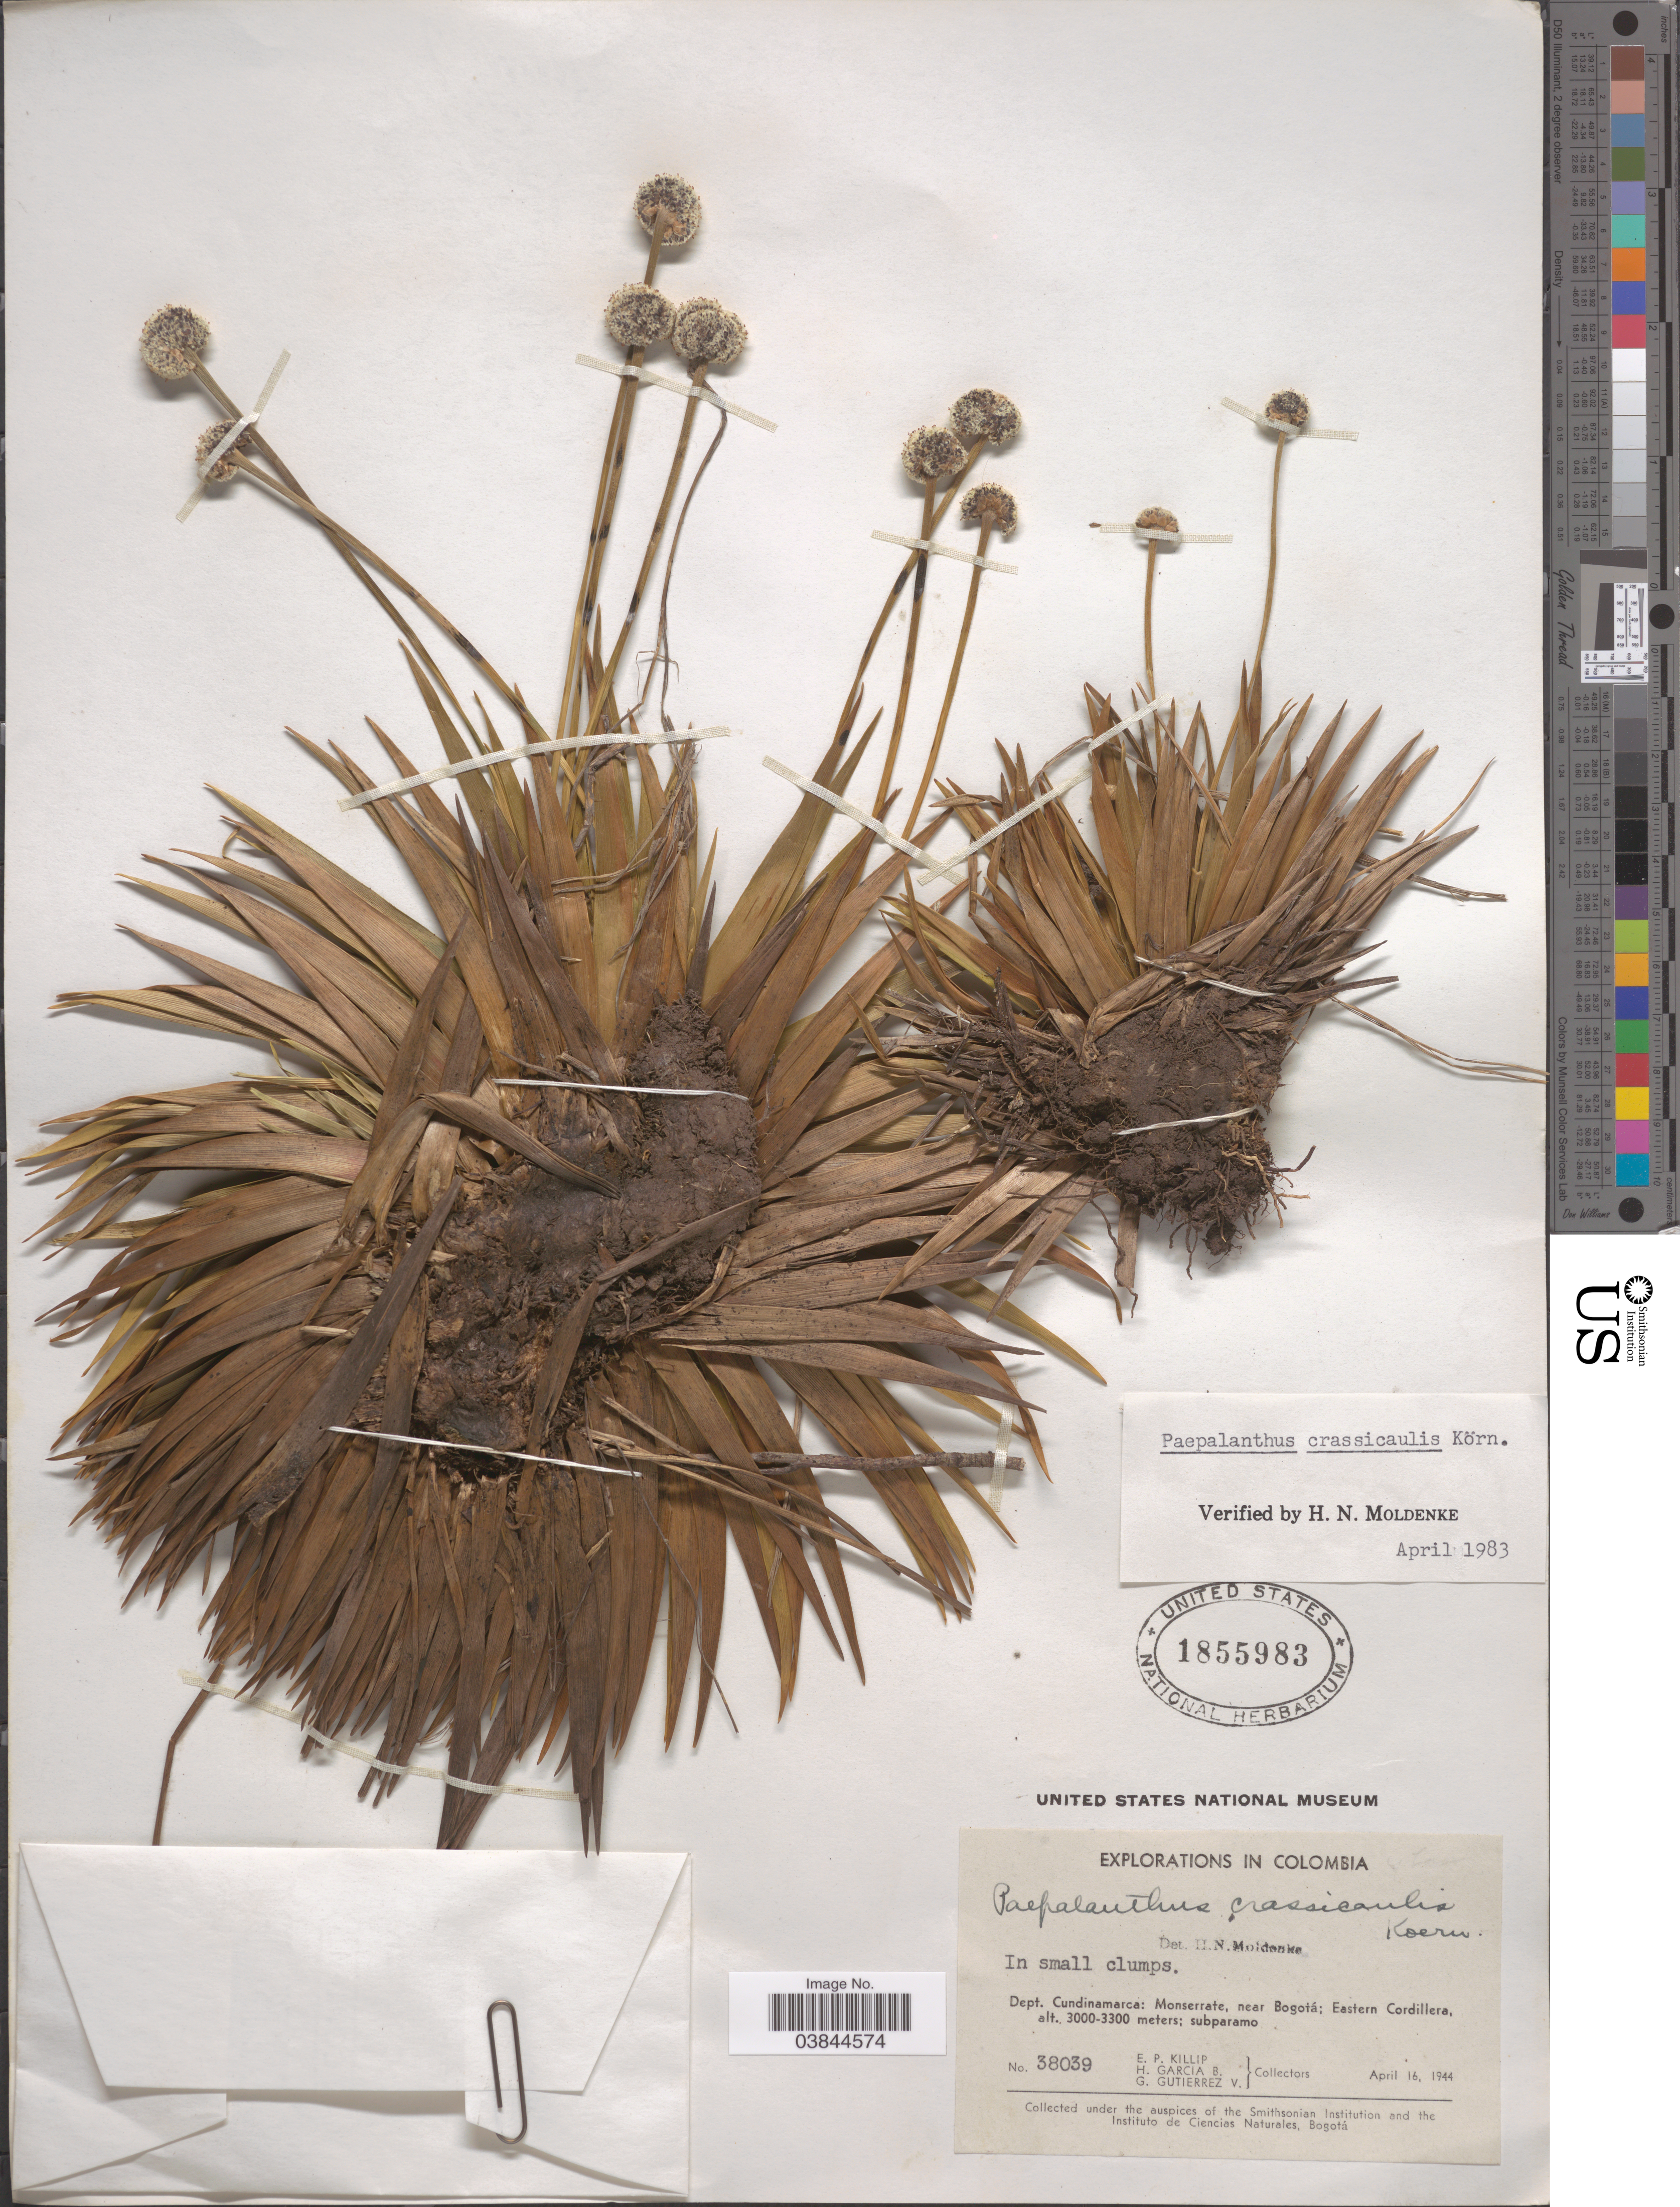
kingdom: Plantae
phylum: Tracheophyta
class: Liliopsida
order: Poales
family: Eriocaulaceae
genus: Paepalanthus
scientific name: Paepalanthus ensifolius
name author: (Kunth) Kunth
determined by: Sauthier, Laura Jeanne, (SPF), Universidade de Sao Paulo (BRAZIL)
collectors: E. P. Killip, H. García B. & G. Gutiérrez V.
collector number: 38039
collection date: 1944-04-16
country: Colombia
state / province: Cundinamarca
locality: Dept. Cundinamarca: Monserrate, near Bogotá. Eastern Cordillera.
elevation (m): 3000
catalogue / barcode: US 1855983